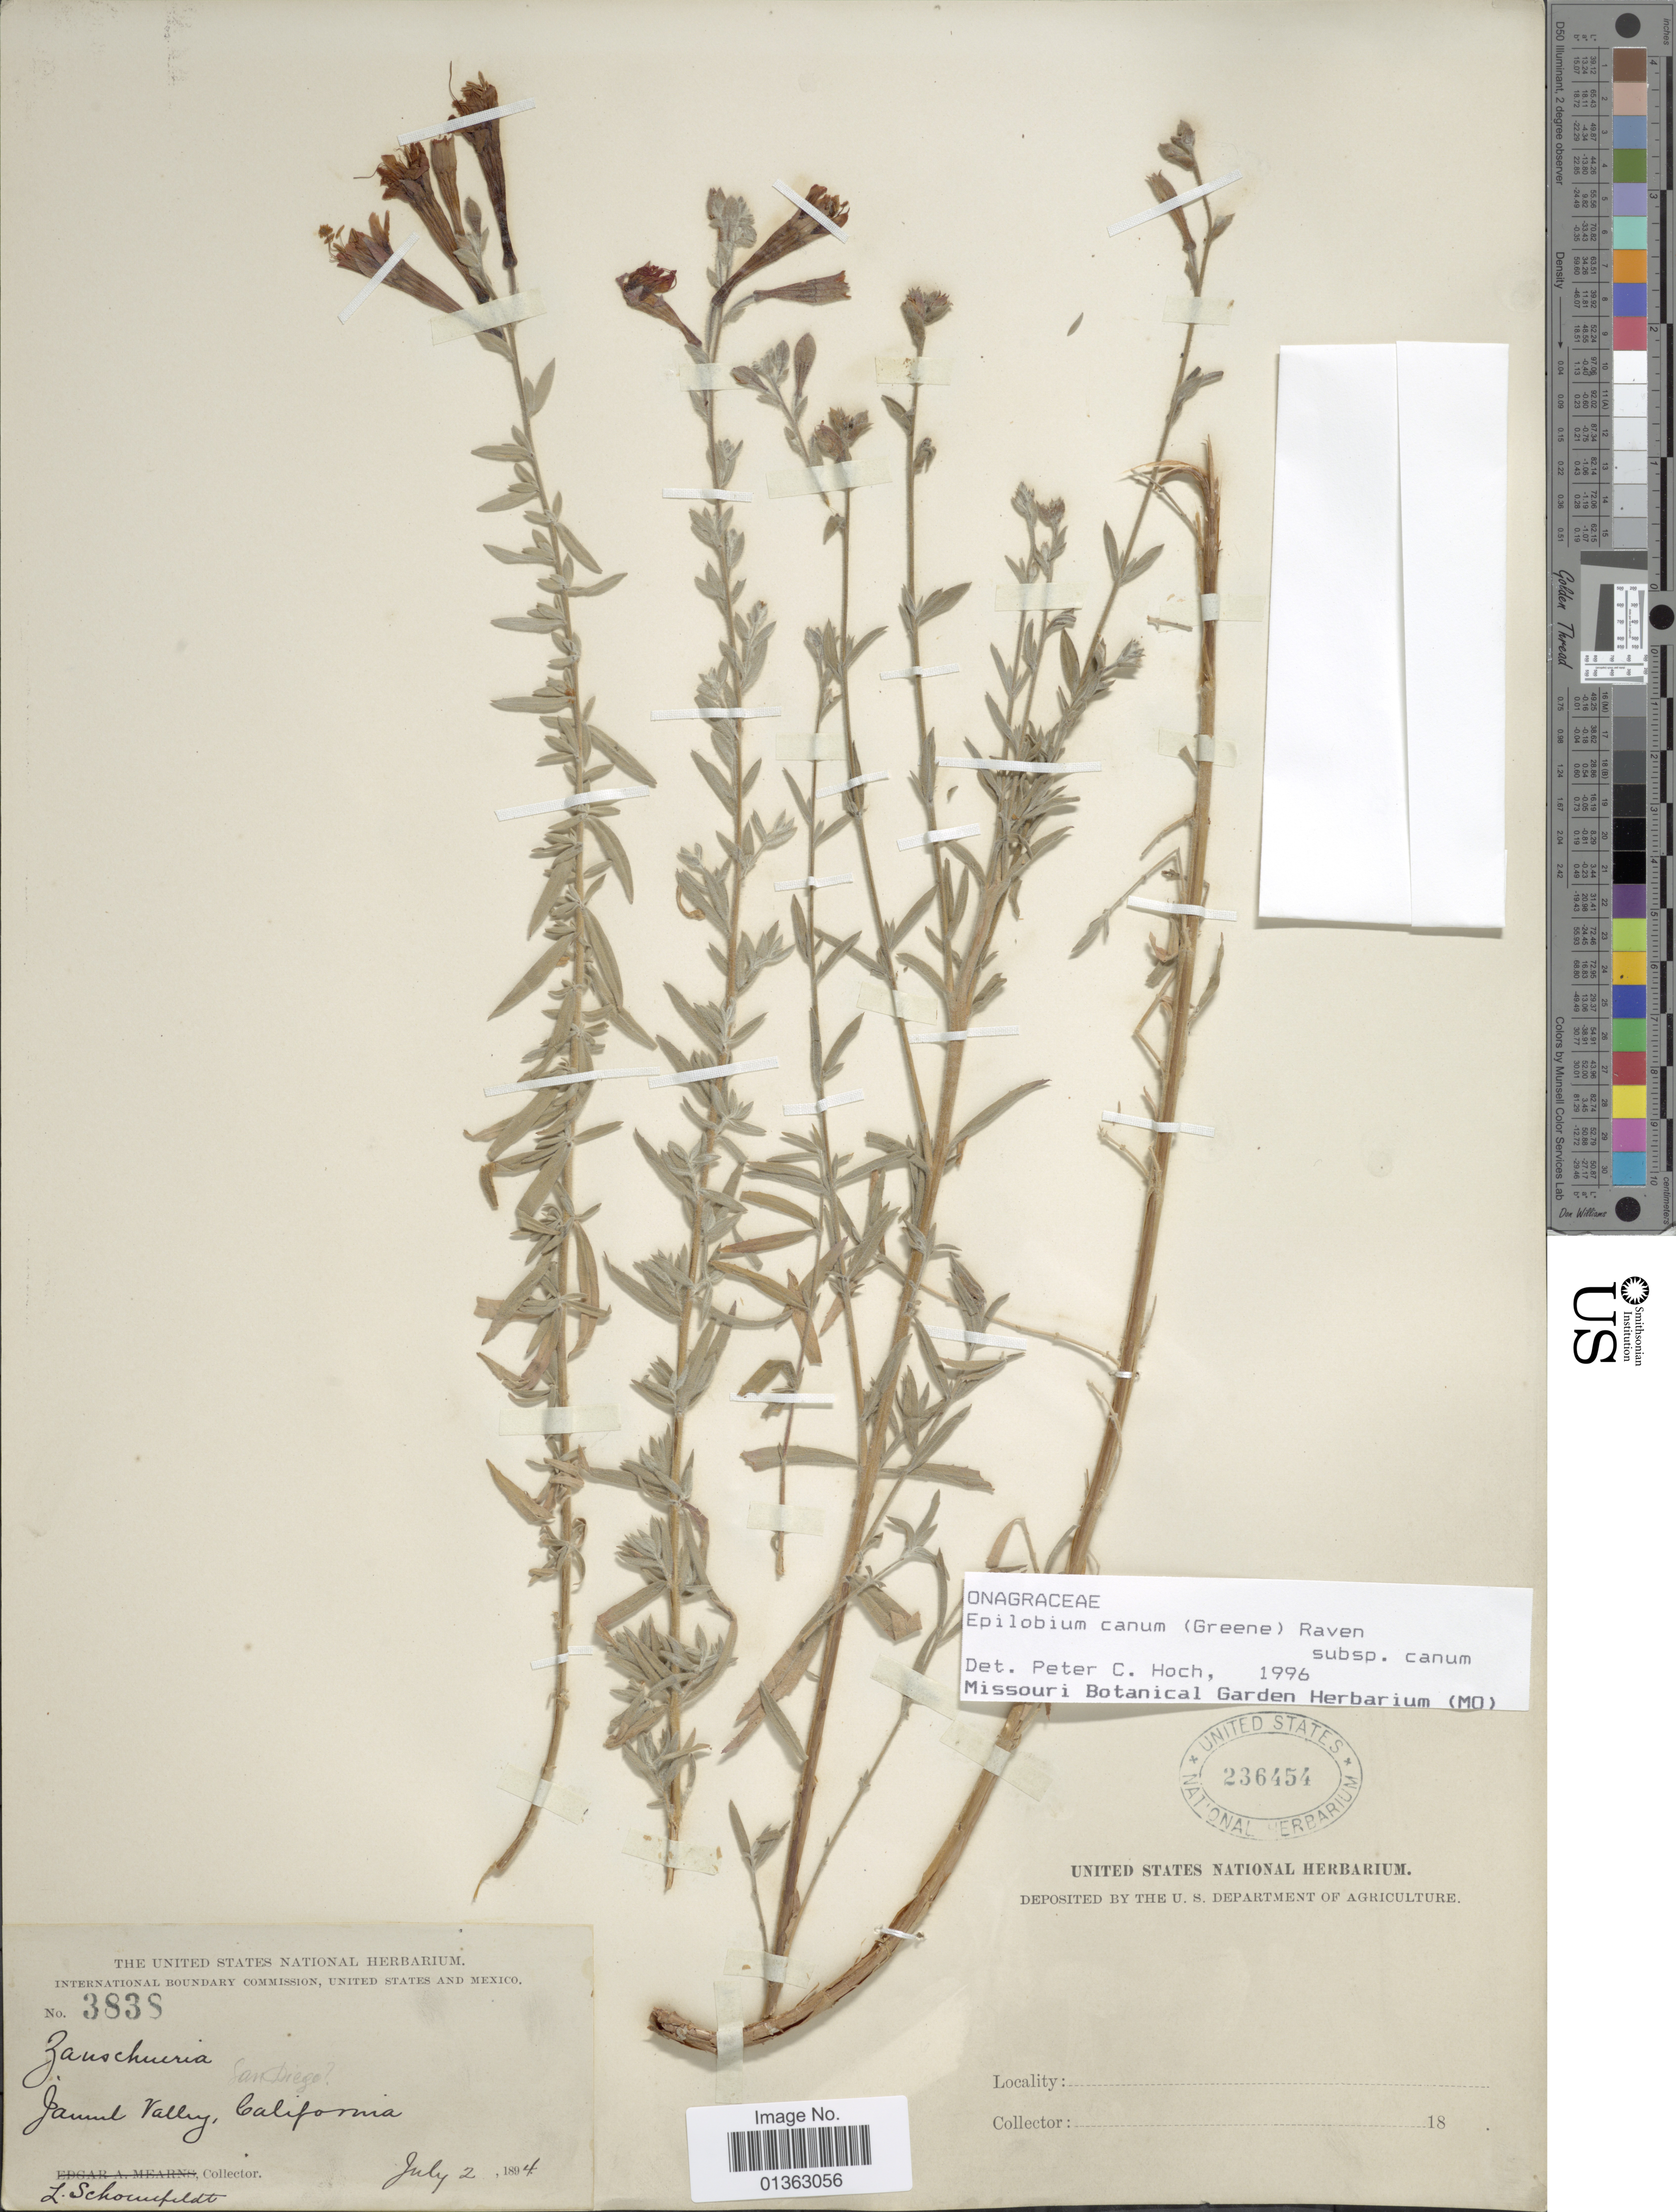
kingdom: Plantae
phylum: Tracheophyta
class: Magnoliopsida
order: Myrtales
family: Onagraceae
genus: Epilobium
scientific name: Epilobium canum subsp. canum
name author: (Greene) P.H. Raven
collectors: L. Schoenefeldt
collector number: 3838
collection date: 1894-07-02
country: United States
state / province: California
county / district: San Diego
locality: Jamul Valley.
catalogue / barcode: US 236454